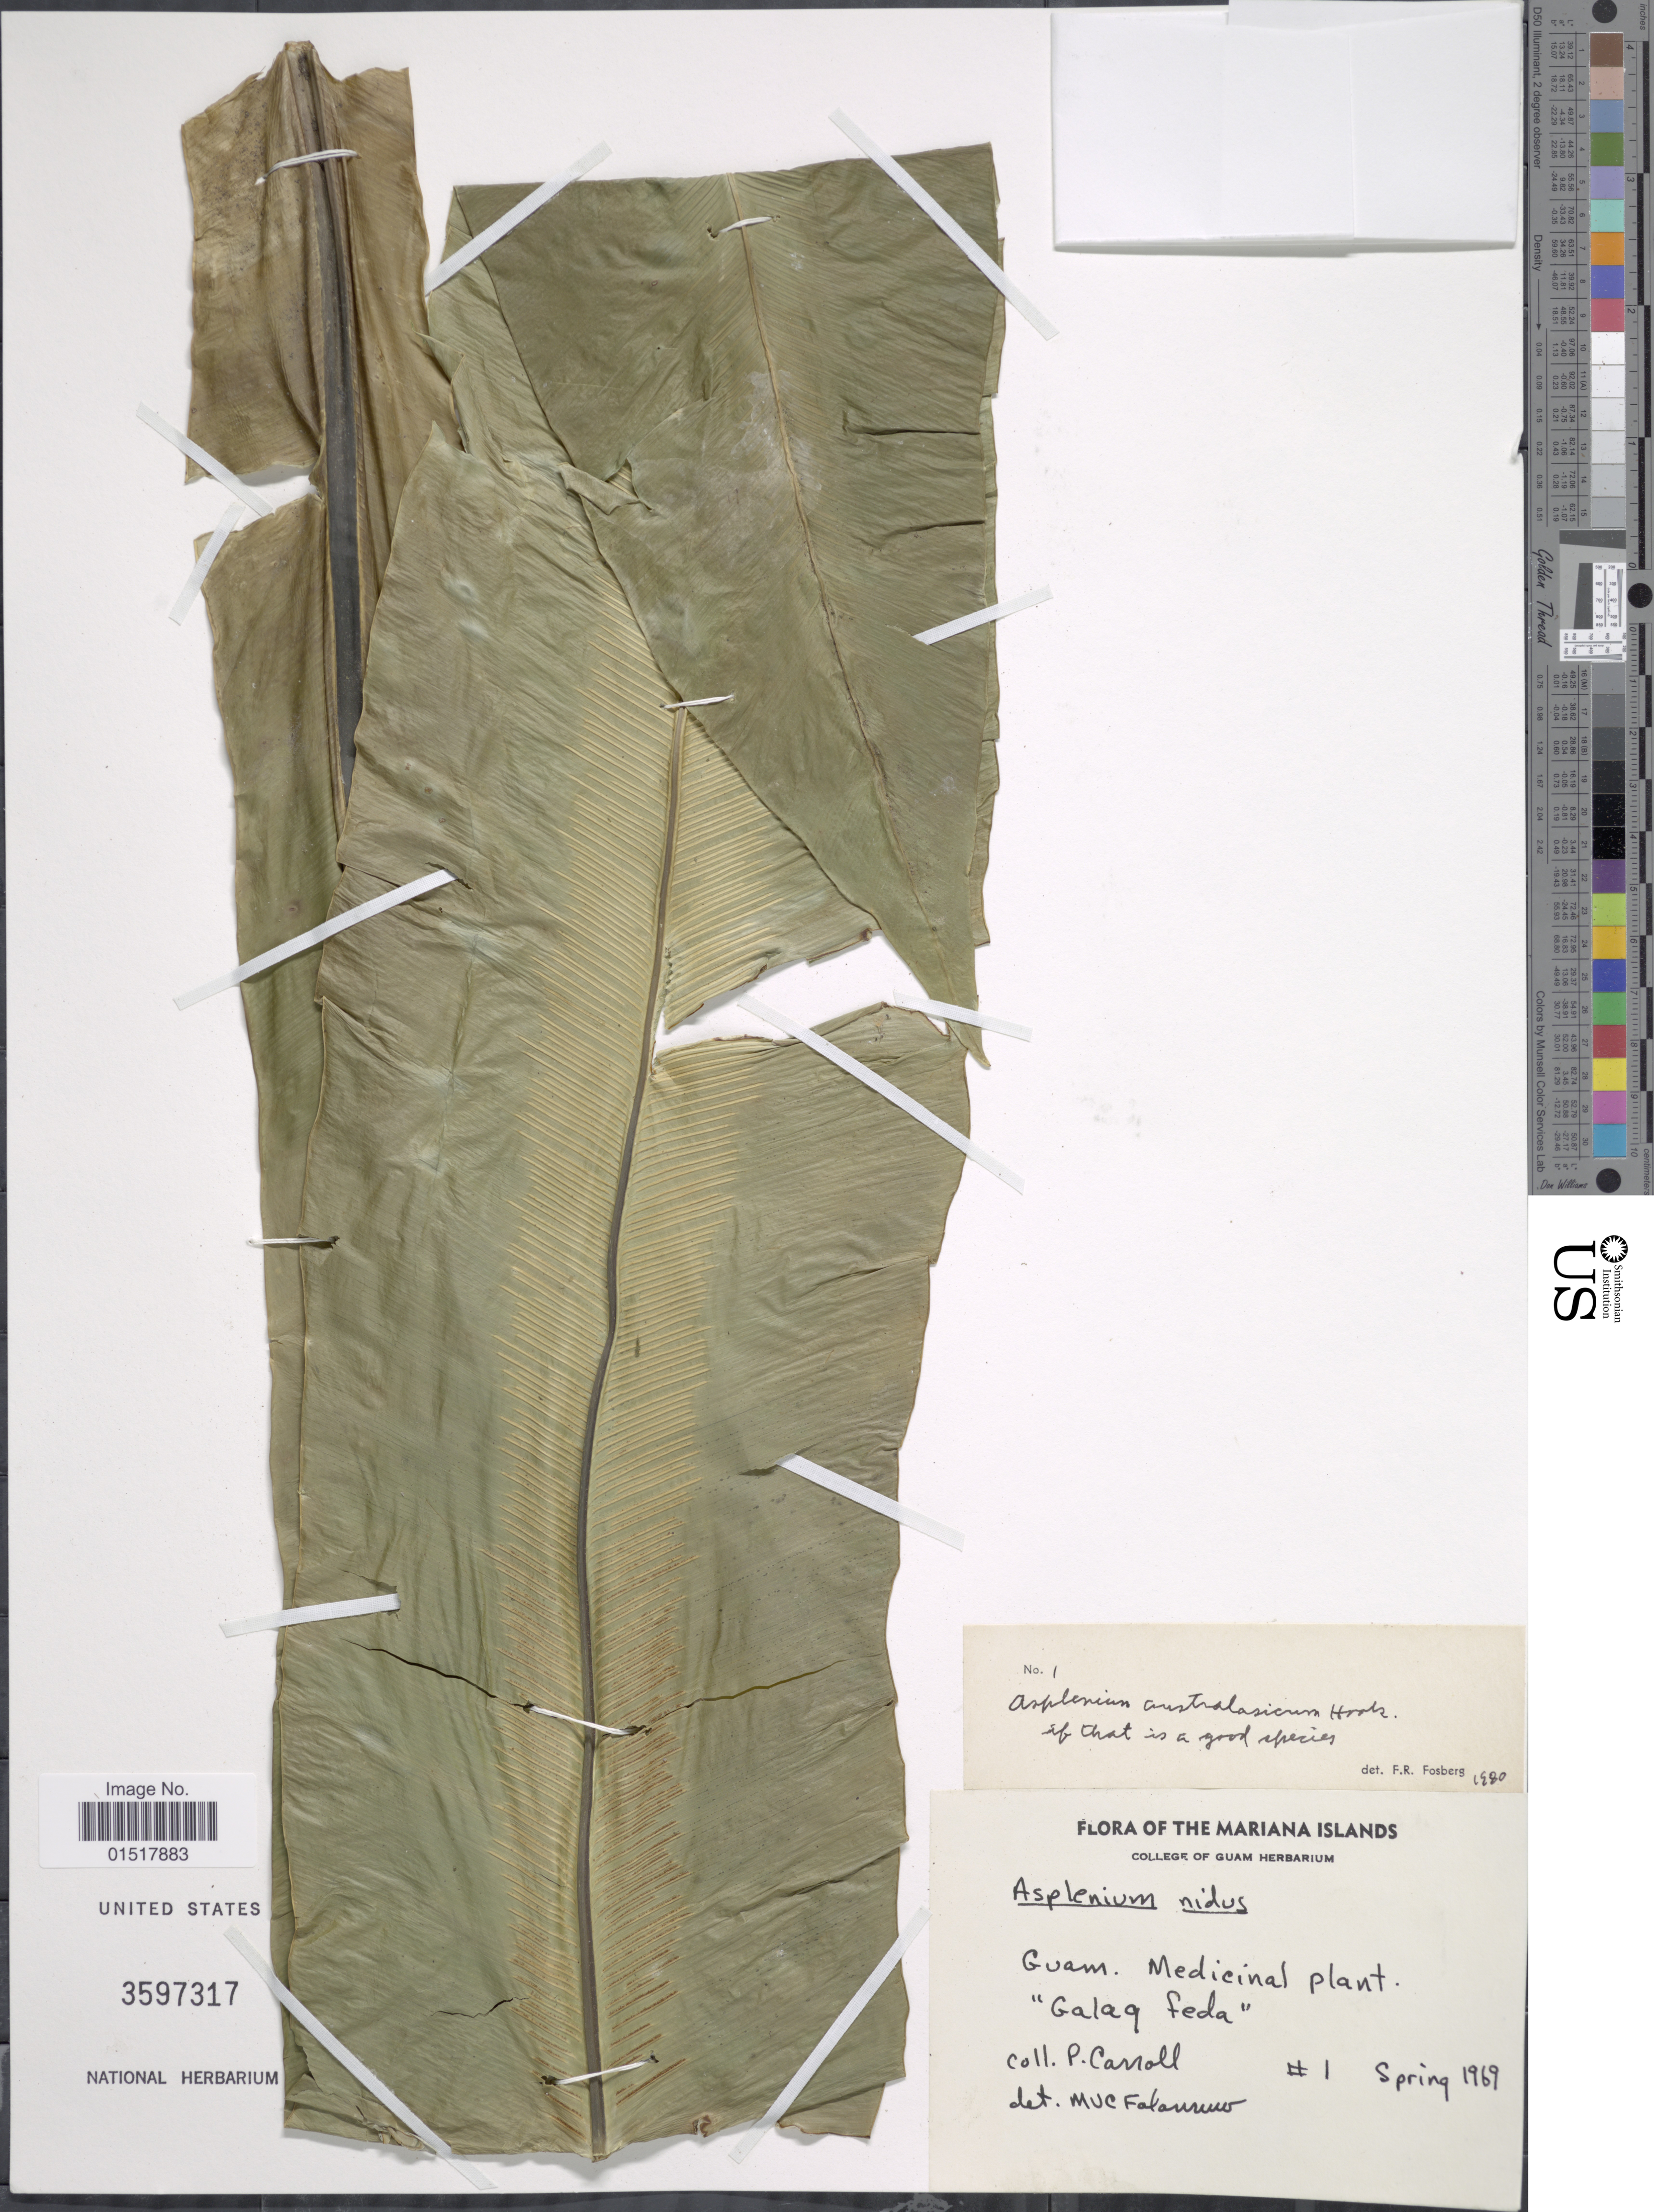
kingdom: Plantae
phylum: Tracheophyta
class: Polypodiopsida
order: Polypodiales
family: Aspleniaceae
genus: Asplenium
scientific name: Asplenium nidus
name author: L.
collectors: P. Carroll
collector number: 1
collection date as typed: Spring 1969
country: Guam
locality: Mariana Islands. Guam. Medicinal plant. "Galaq feda". [interpreted]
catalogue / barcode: US 3597317